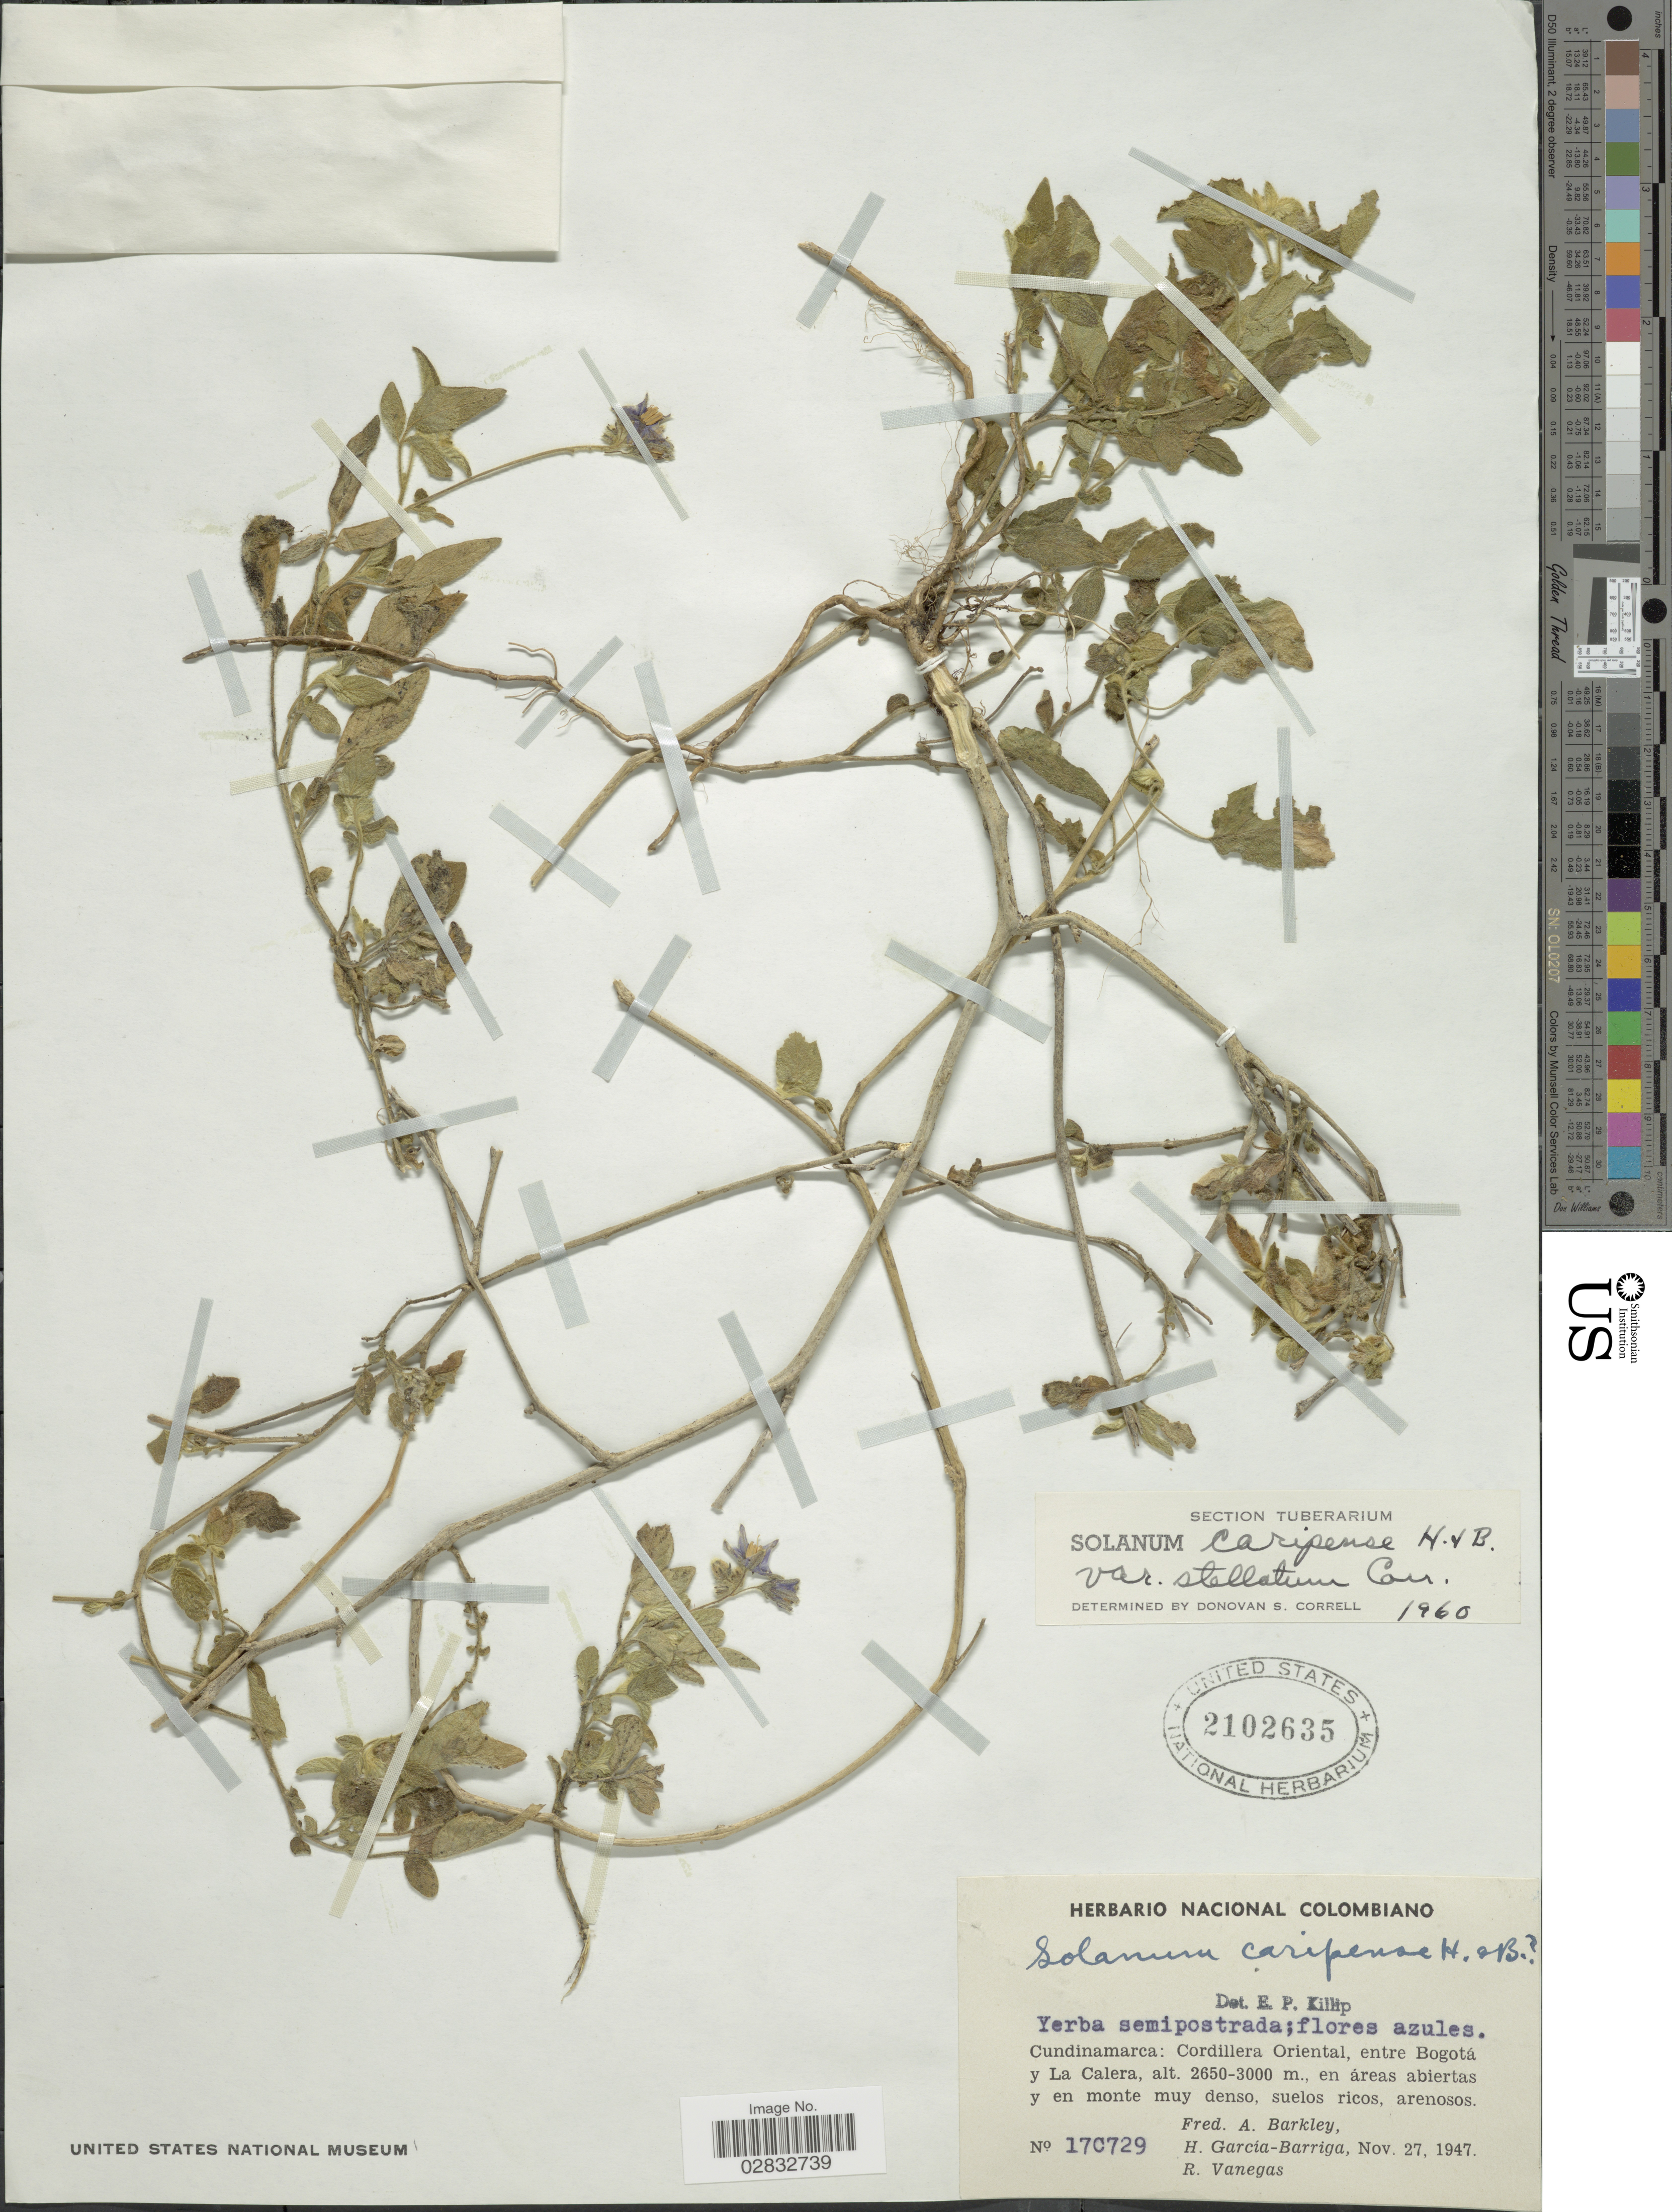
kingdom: Plantae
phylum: Tracheophyta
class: Magnoliopsida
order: Solanales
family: Solanaceae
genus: Solanum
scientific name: Solanum caripense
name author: Humb. & Bonpl. ex Dunal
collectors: F. A. Barkley, H. García Barriga & R. Vanegas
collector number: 17C729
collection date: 1947-11-27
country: Colombia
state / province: Cundinamarca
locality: Cordillera Oriental, entre Bogotá y La Calera.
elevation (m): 2650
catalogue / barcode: US 2102635